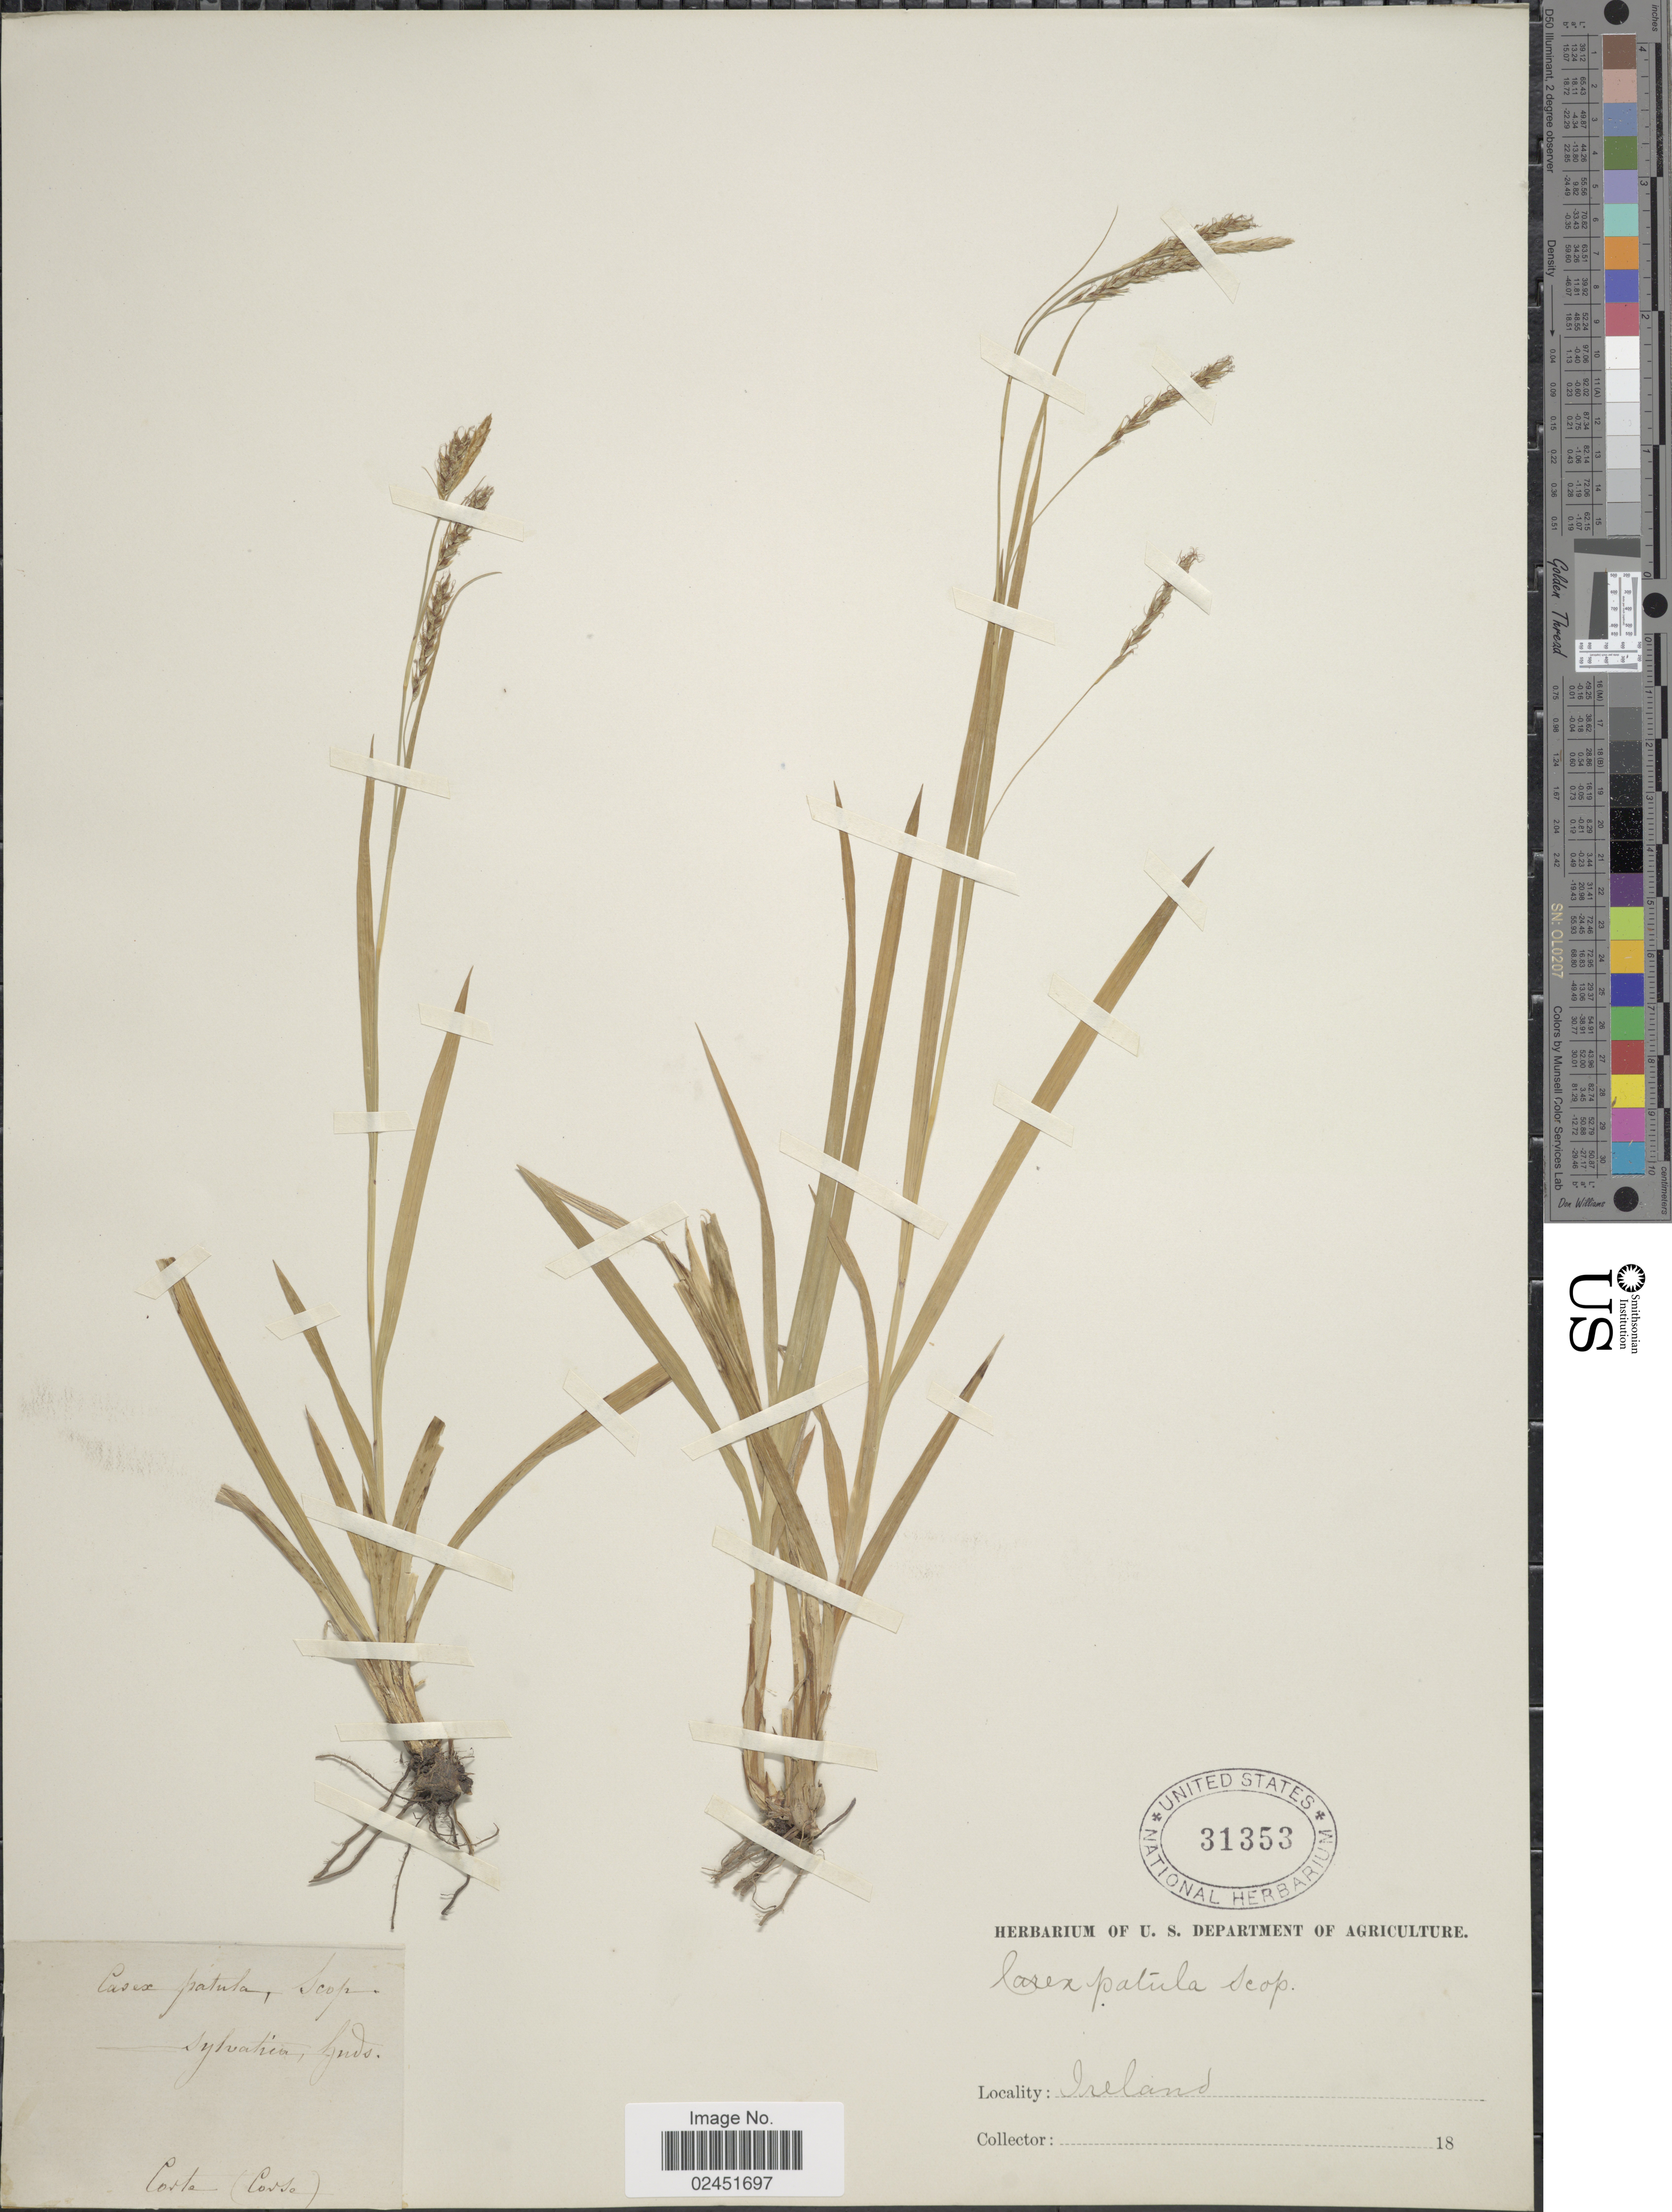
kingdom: Plantae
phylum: Tracheophyta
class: Liliopsida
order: Poales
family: Cyperaceae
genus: Carex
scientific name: Carex sylvatica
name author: Huds.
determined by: Strong, Mark T., (BOT), Smithsonian Institution - National Museum of Natural History (UNITED STATES)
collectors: -. Costa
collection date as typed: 18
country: Ireland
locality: Sylvatrion, Gudo [interpreted]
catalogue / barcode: US 31353